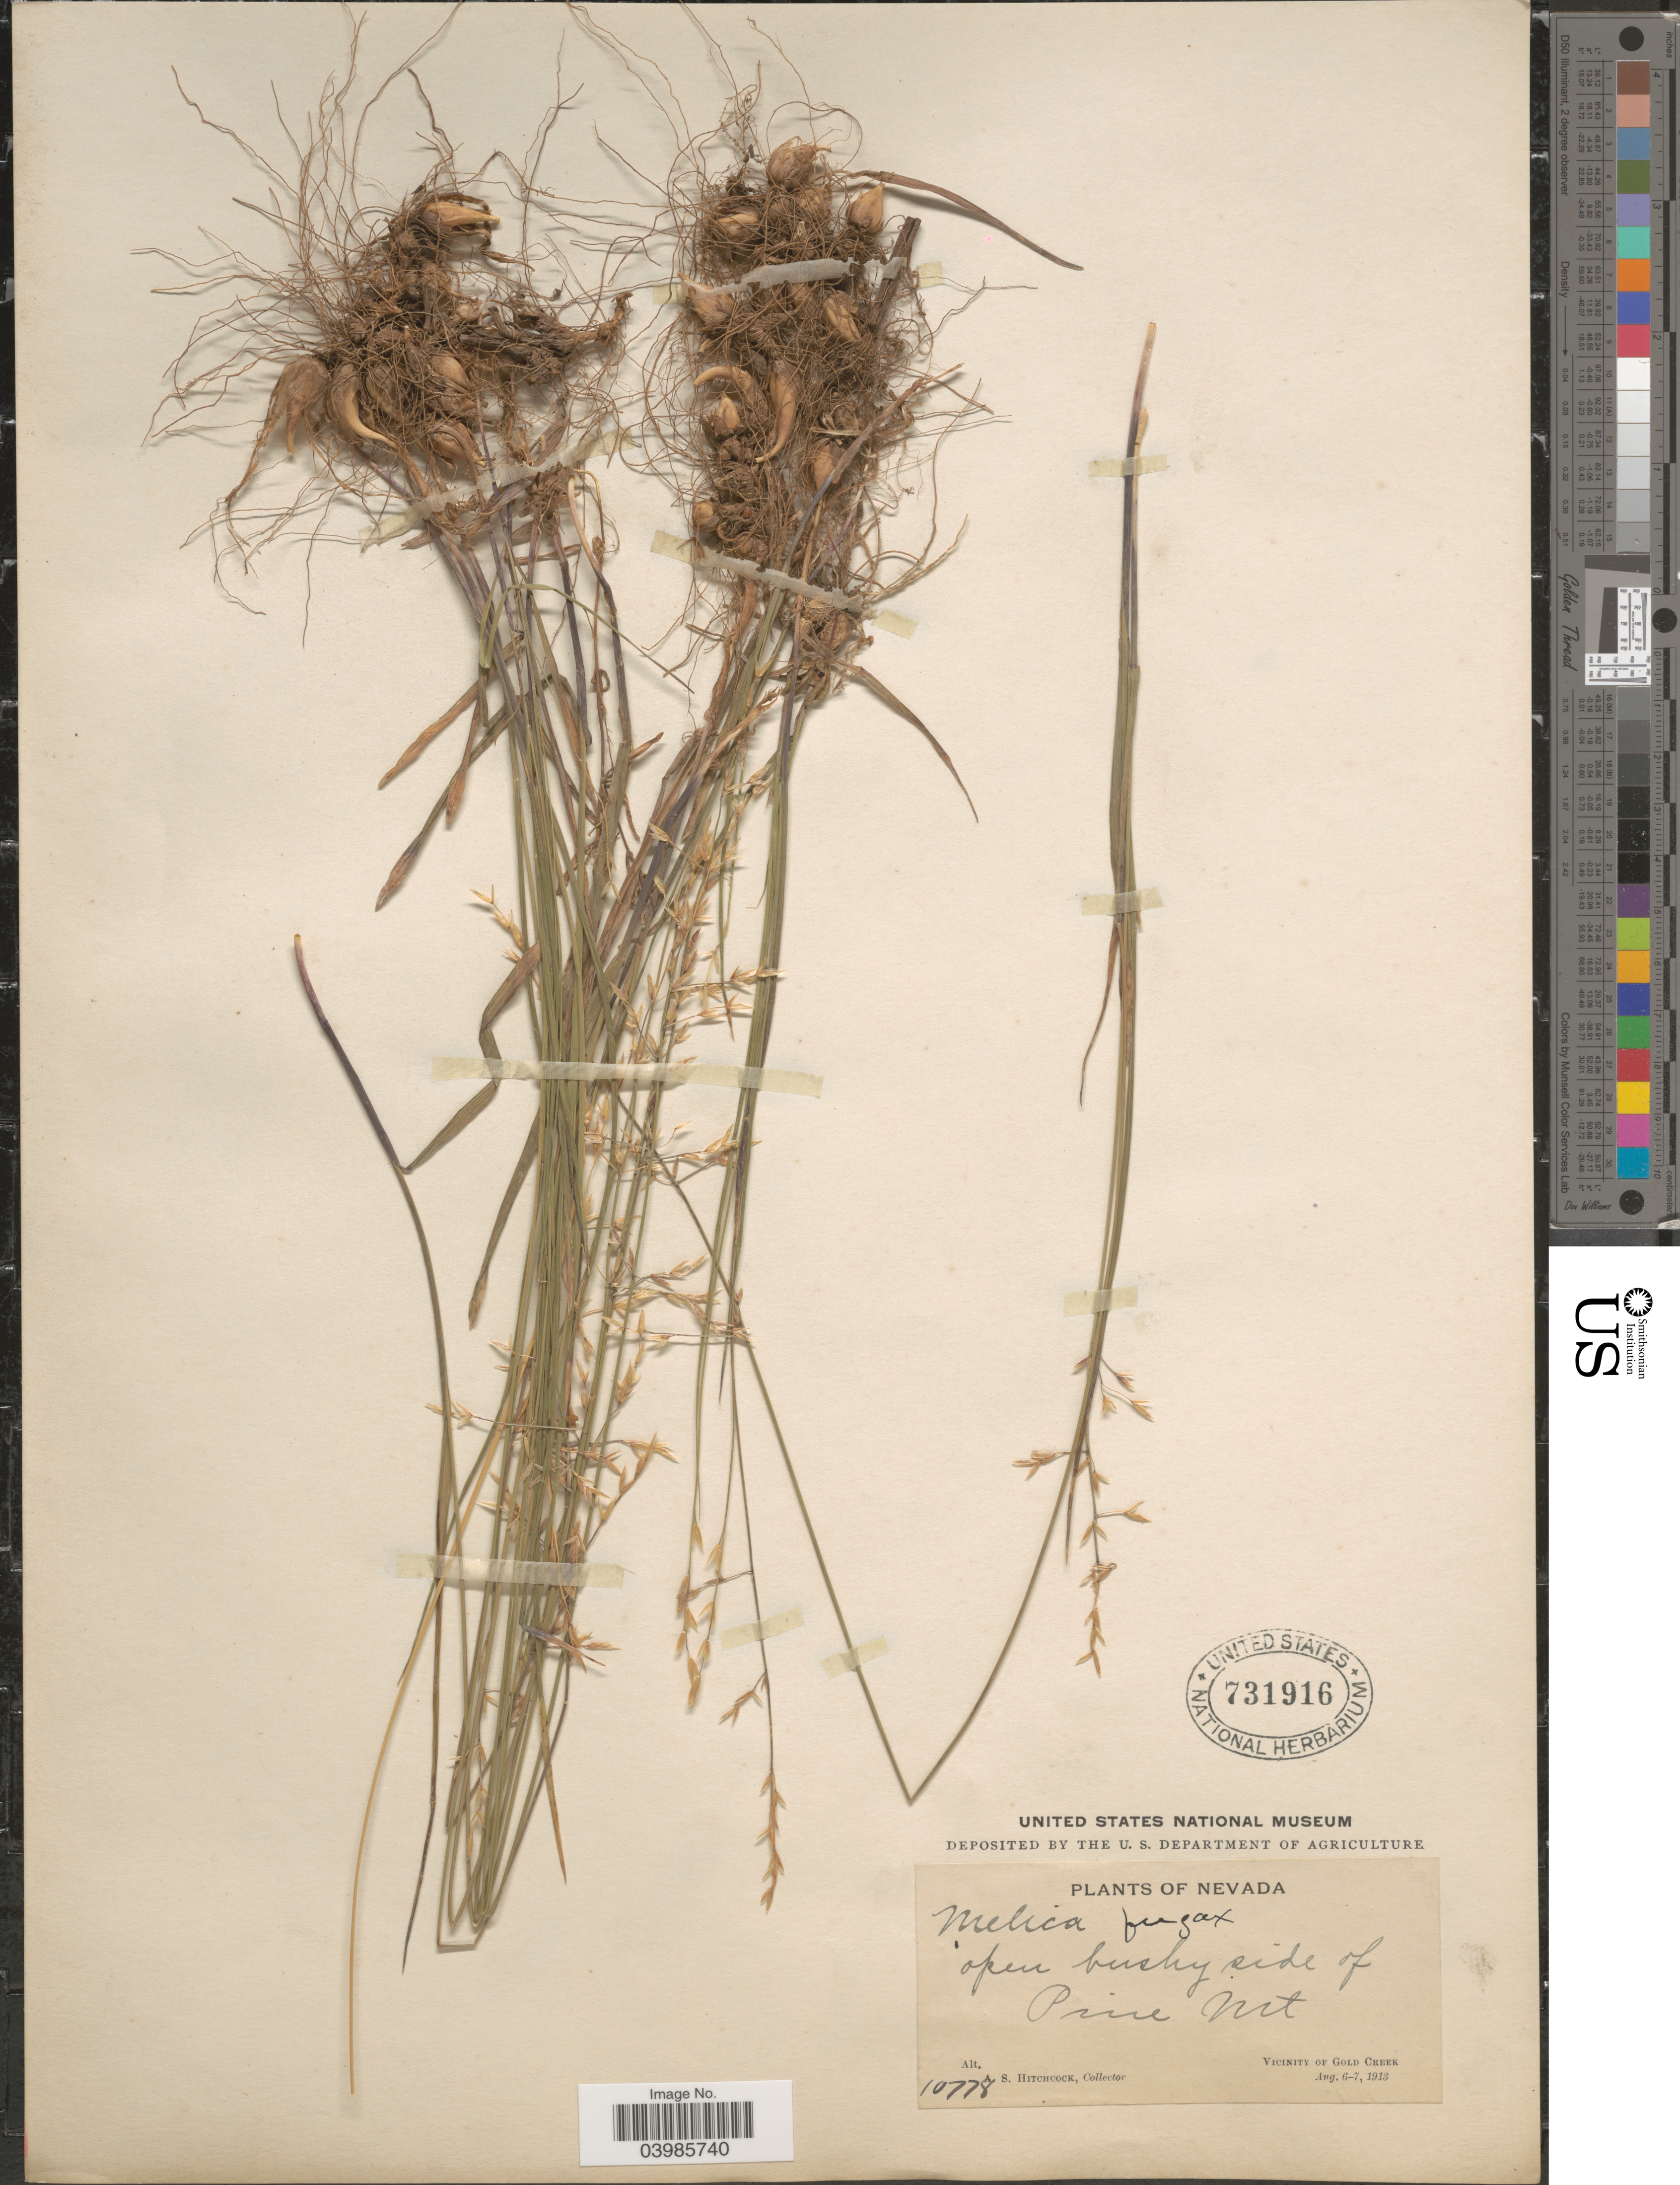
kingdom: Plantae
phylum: Tracheophyta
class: Liliopsida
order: Poales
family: Poaceae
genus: Melica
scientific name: Melica fugax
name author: Bol.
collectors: A. S. Hitchcock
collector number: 10778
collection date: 1913-08-06/1913-08-07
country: United States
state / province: Nevada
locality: Open bushy side of Pine Mt. Vicinity of Gold Creek.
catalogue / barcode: US 731916